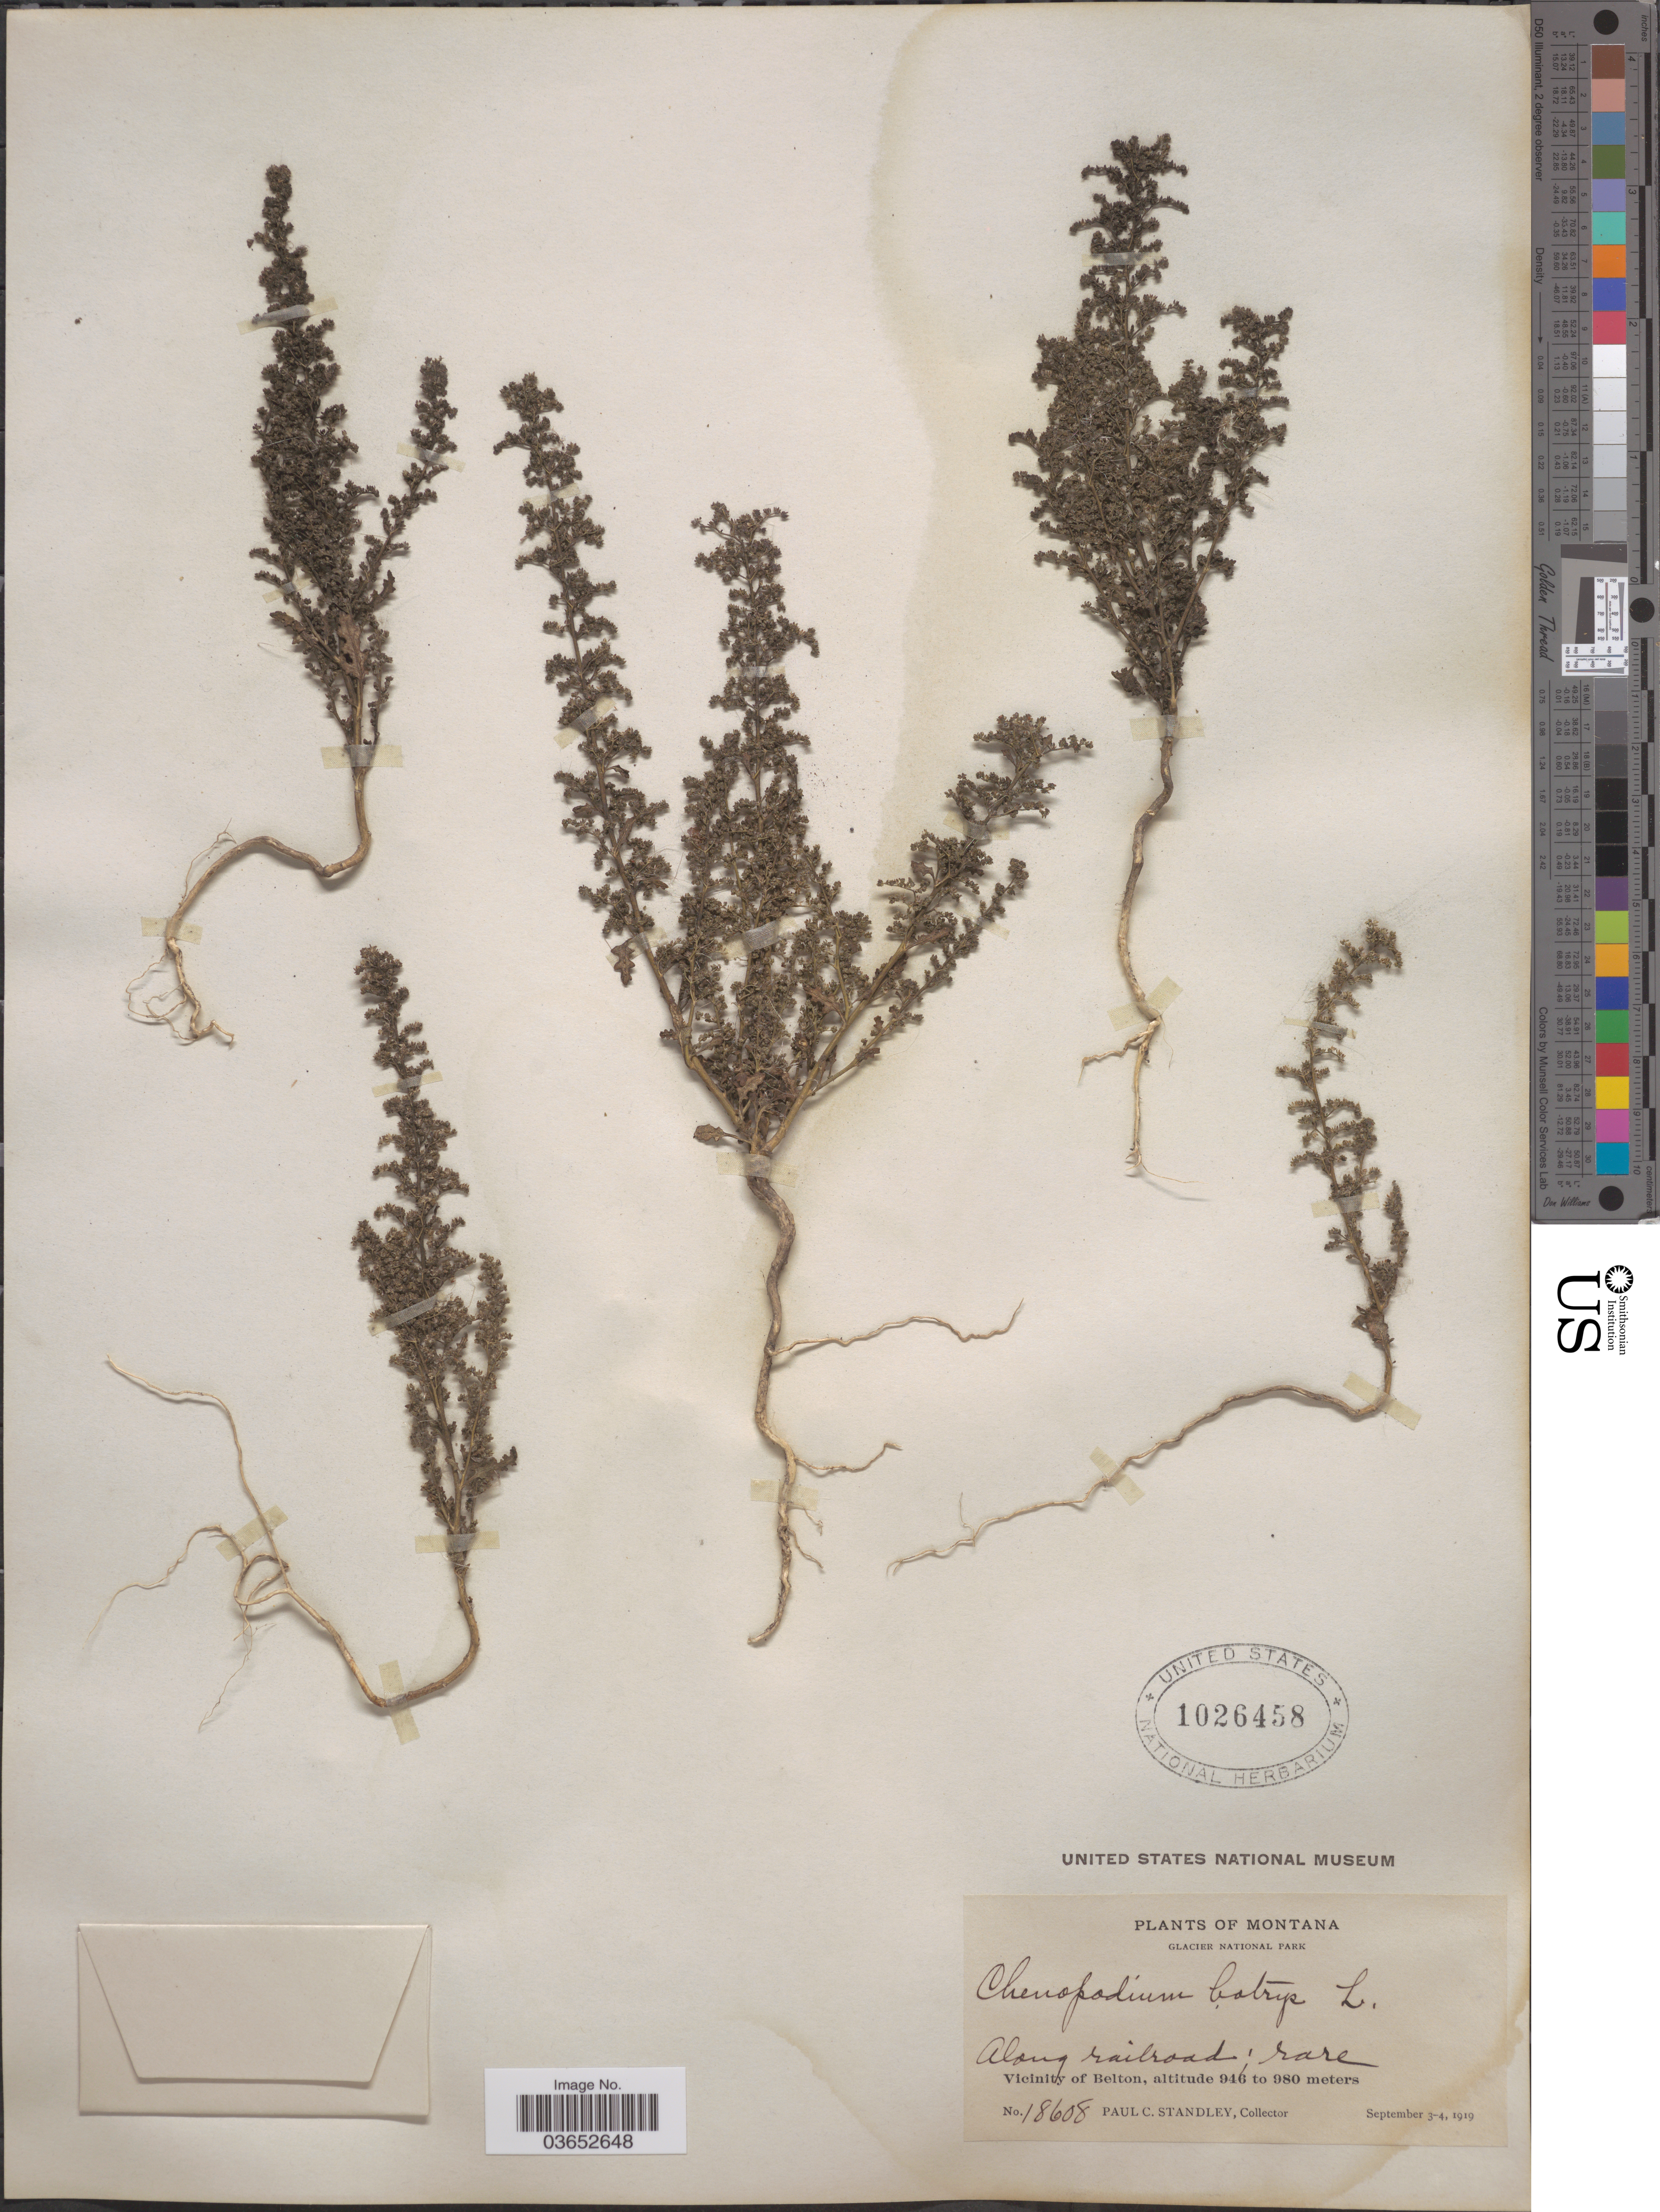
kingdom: Plantae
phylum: Tracheophyta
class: Magnoliopsida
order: Caryophyllales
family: Amaranthaceae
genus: Chenopodium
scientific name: Chenopodium botrys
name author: L.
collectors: P. C. Standley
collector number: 18608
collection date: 1919-09-03/1919-09-04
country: United States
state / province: Montana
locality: Glacier National Park. Vicinity of Belton.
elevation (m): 946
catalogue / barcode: US 1026458